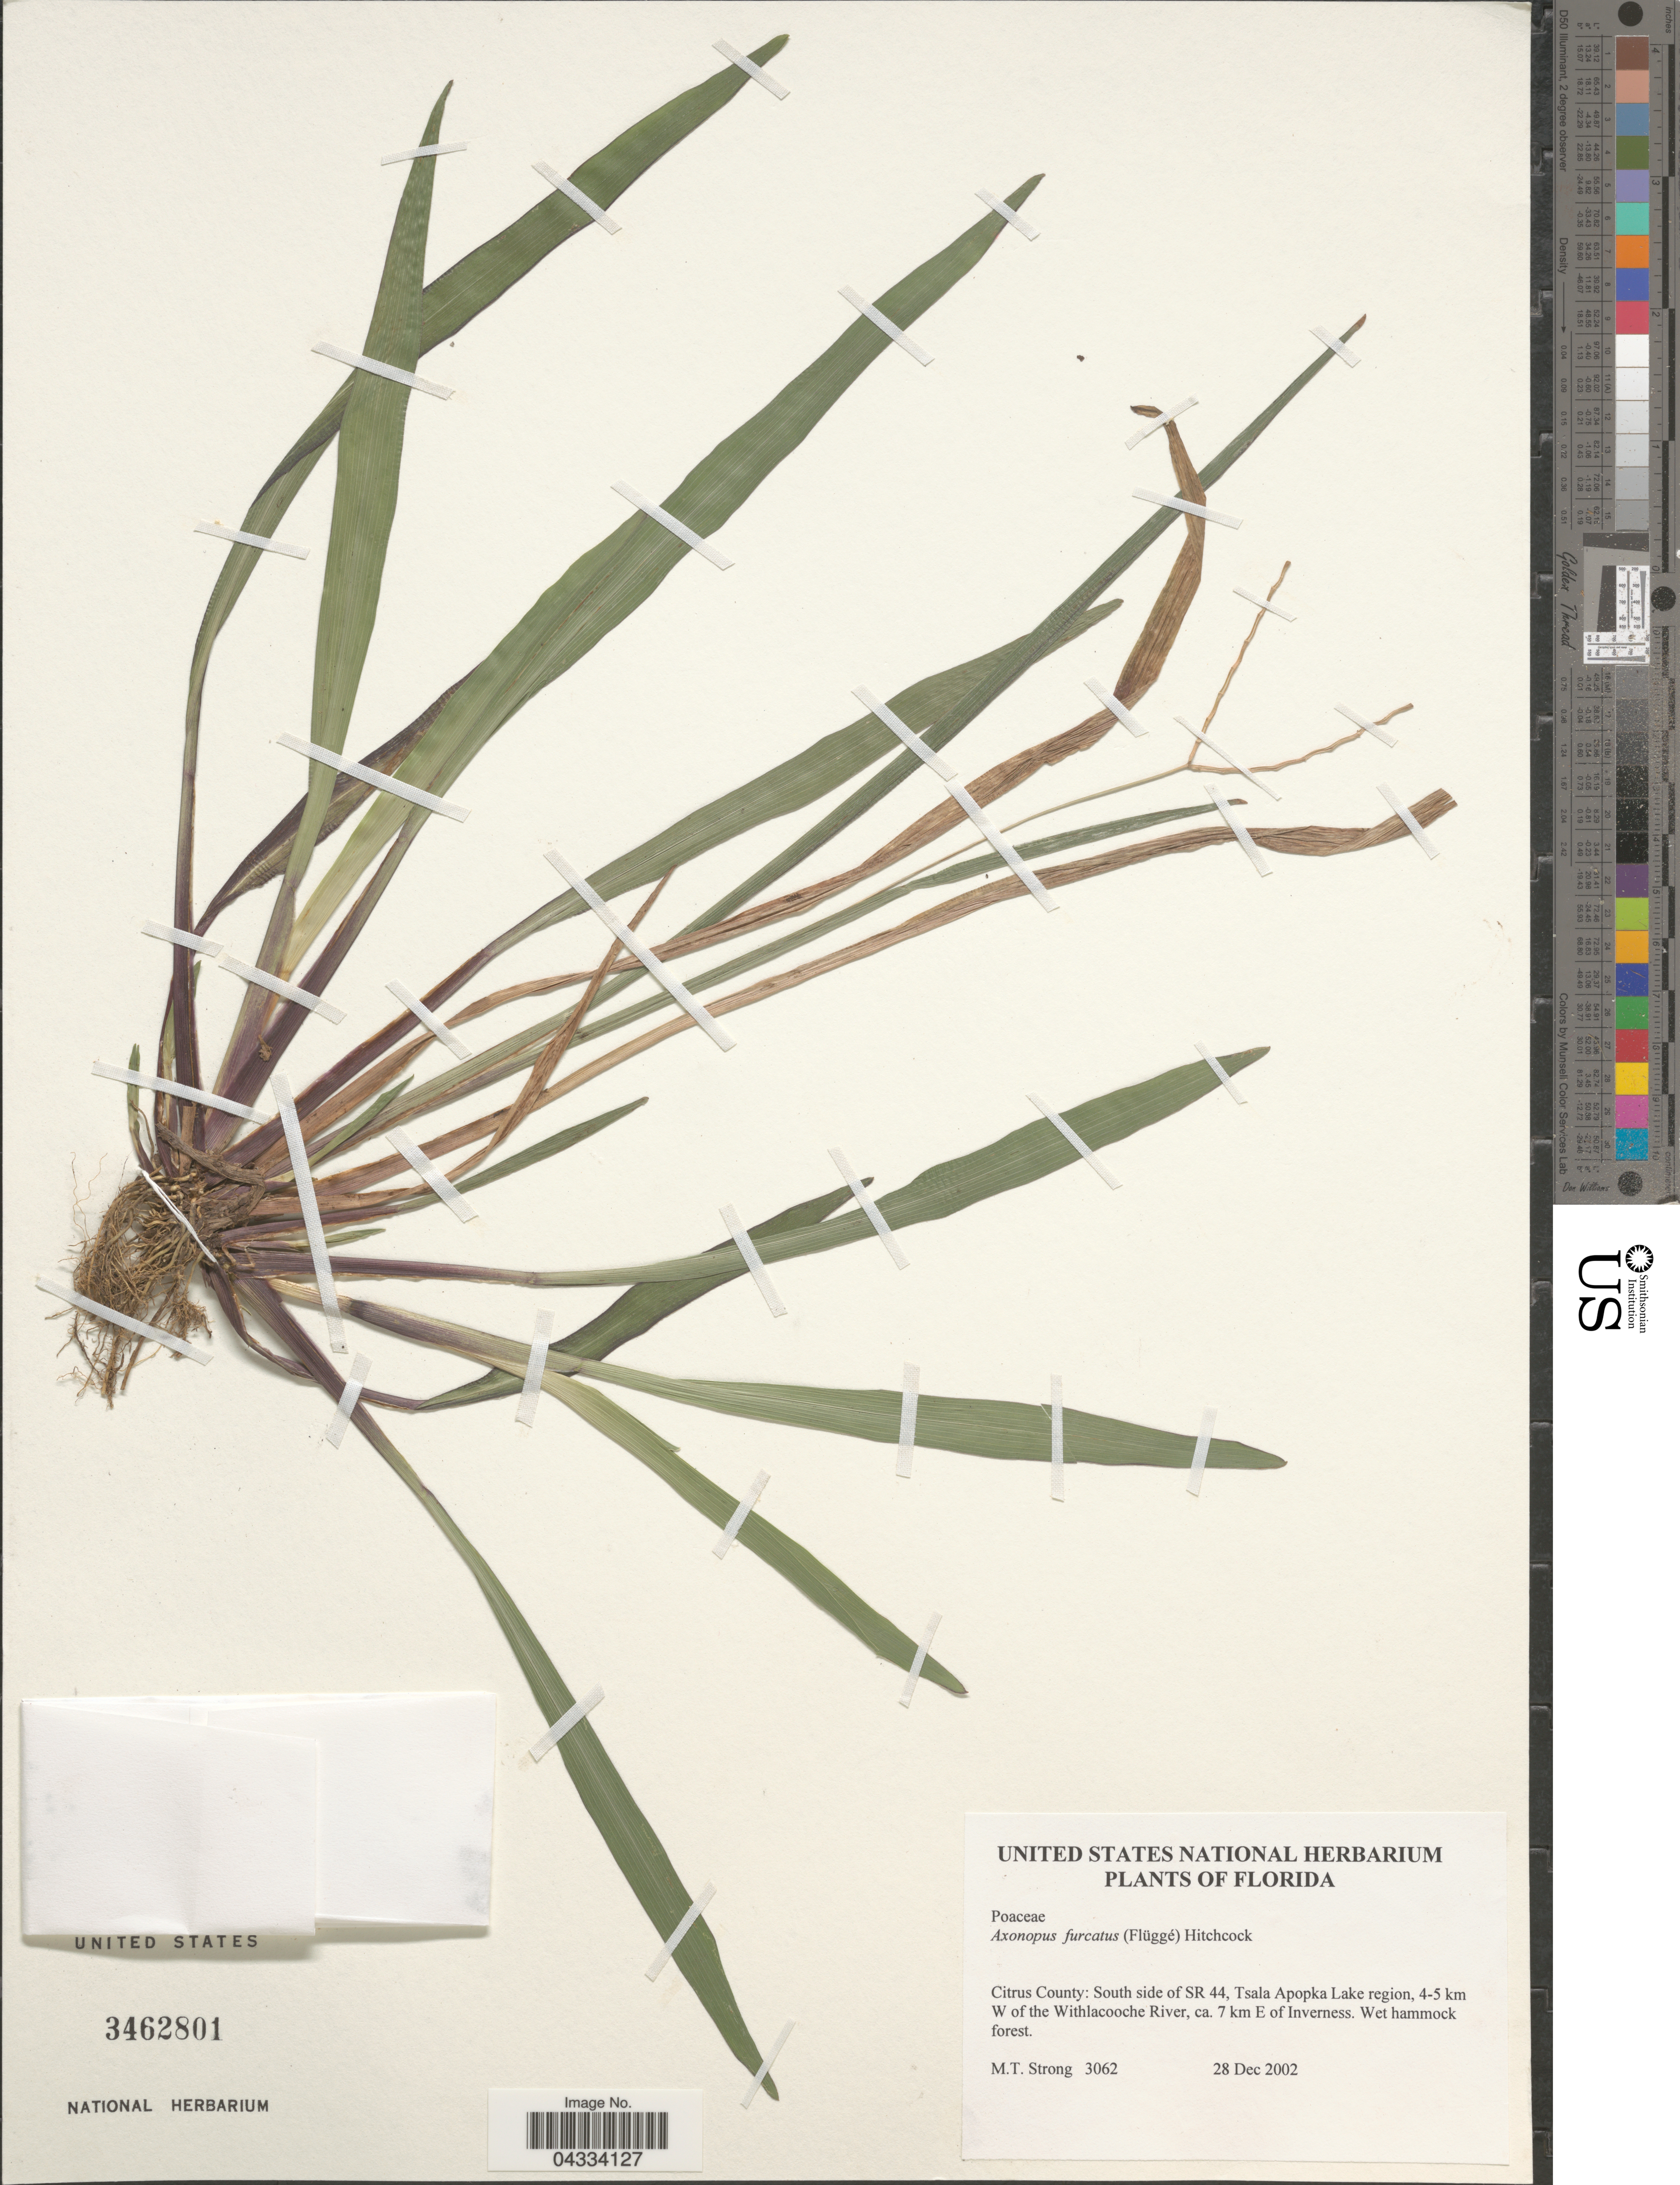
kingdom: Plantae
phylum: Tracheophyta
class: Liliopsida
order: Poales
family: Poaceae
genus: Axonopus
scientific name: Axonopus furcatus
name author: (Flüggé) Hitchc.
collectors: M. T. Strong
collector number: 3062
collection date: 2002-12-28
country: United States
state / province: Florida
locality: Citrus County: South side of SR 44, Tsala Apopka Lake region, 4-5 km W of the Withlacooche River, ca. 7 km E of Inverness.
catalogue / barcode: US 3462801